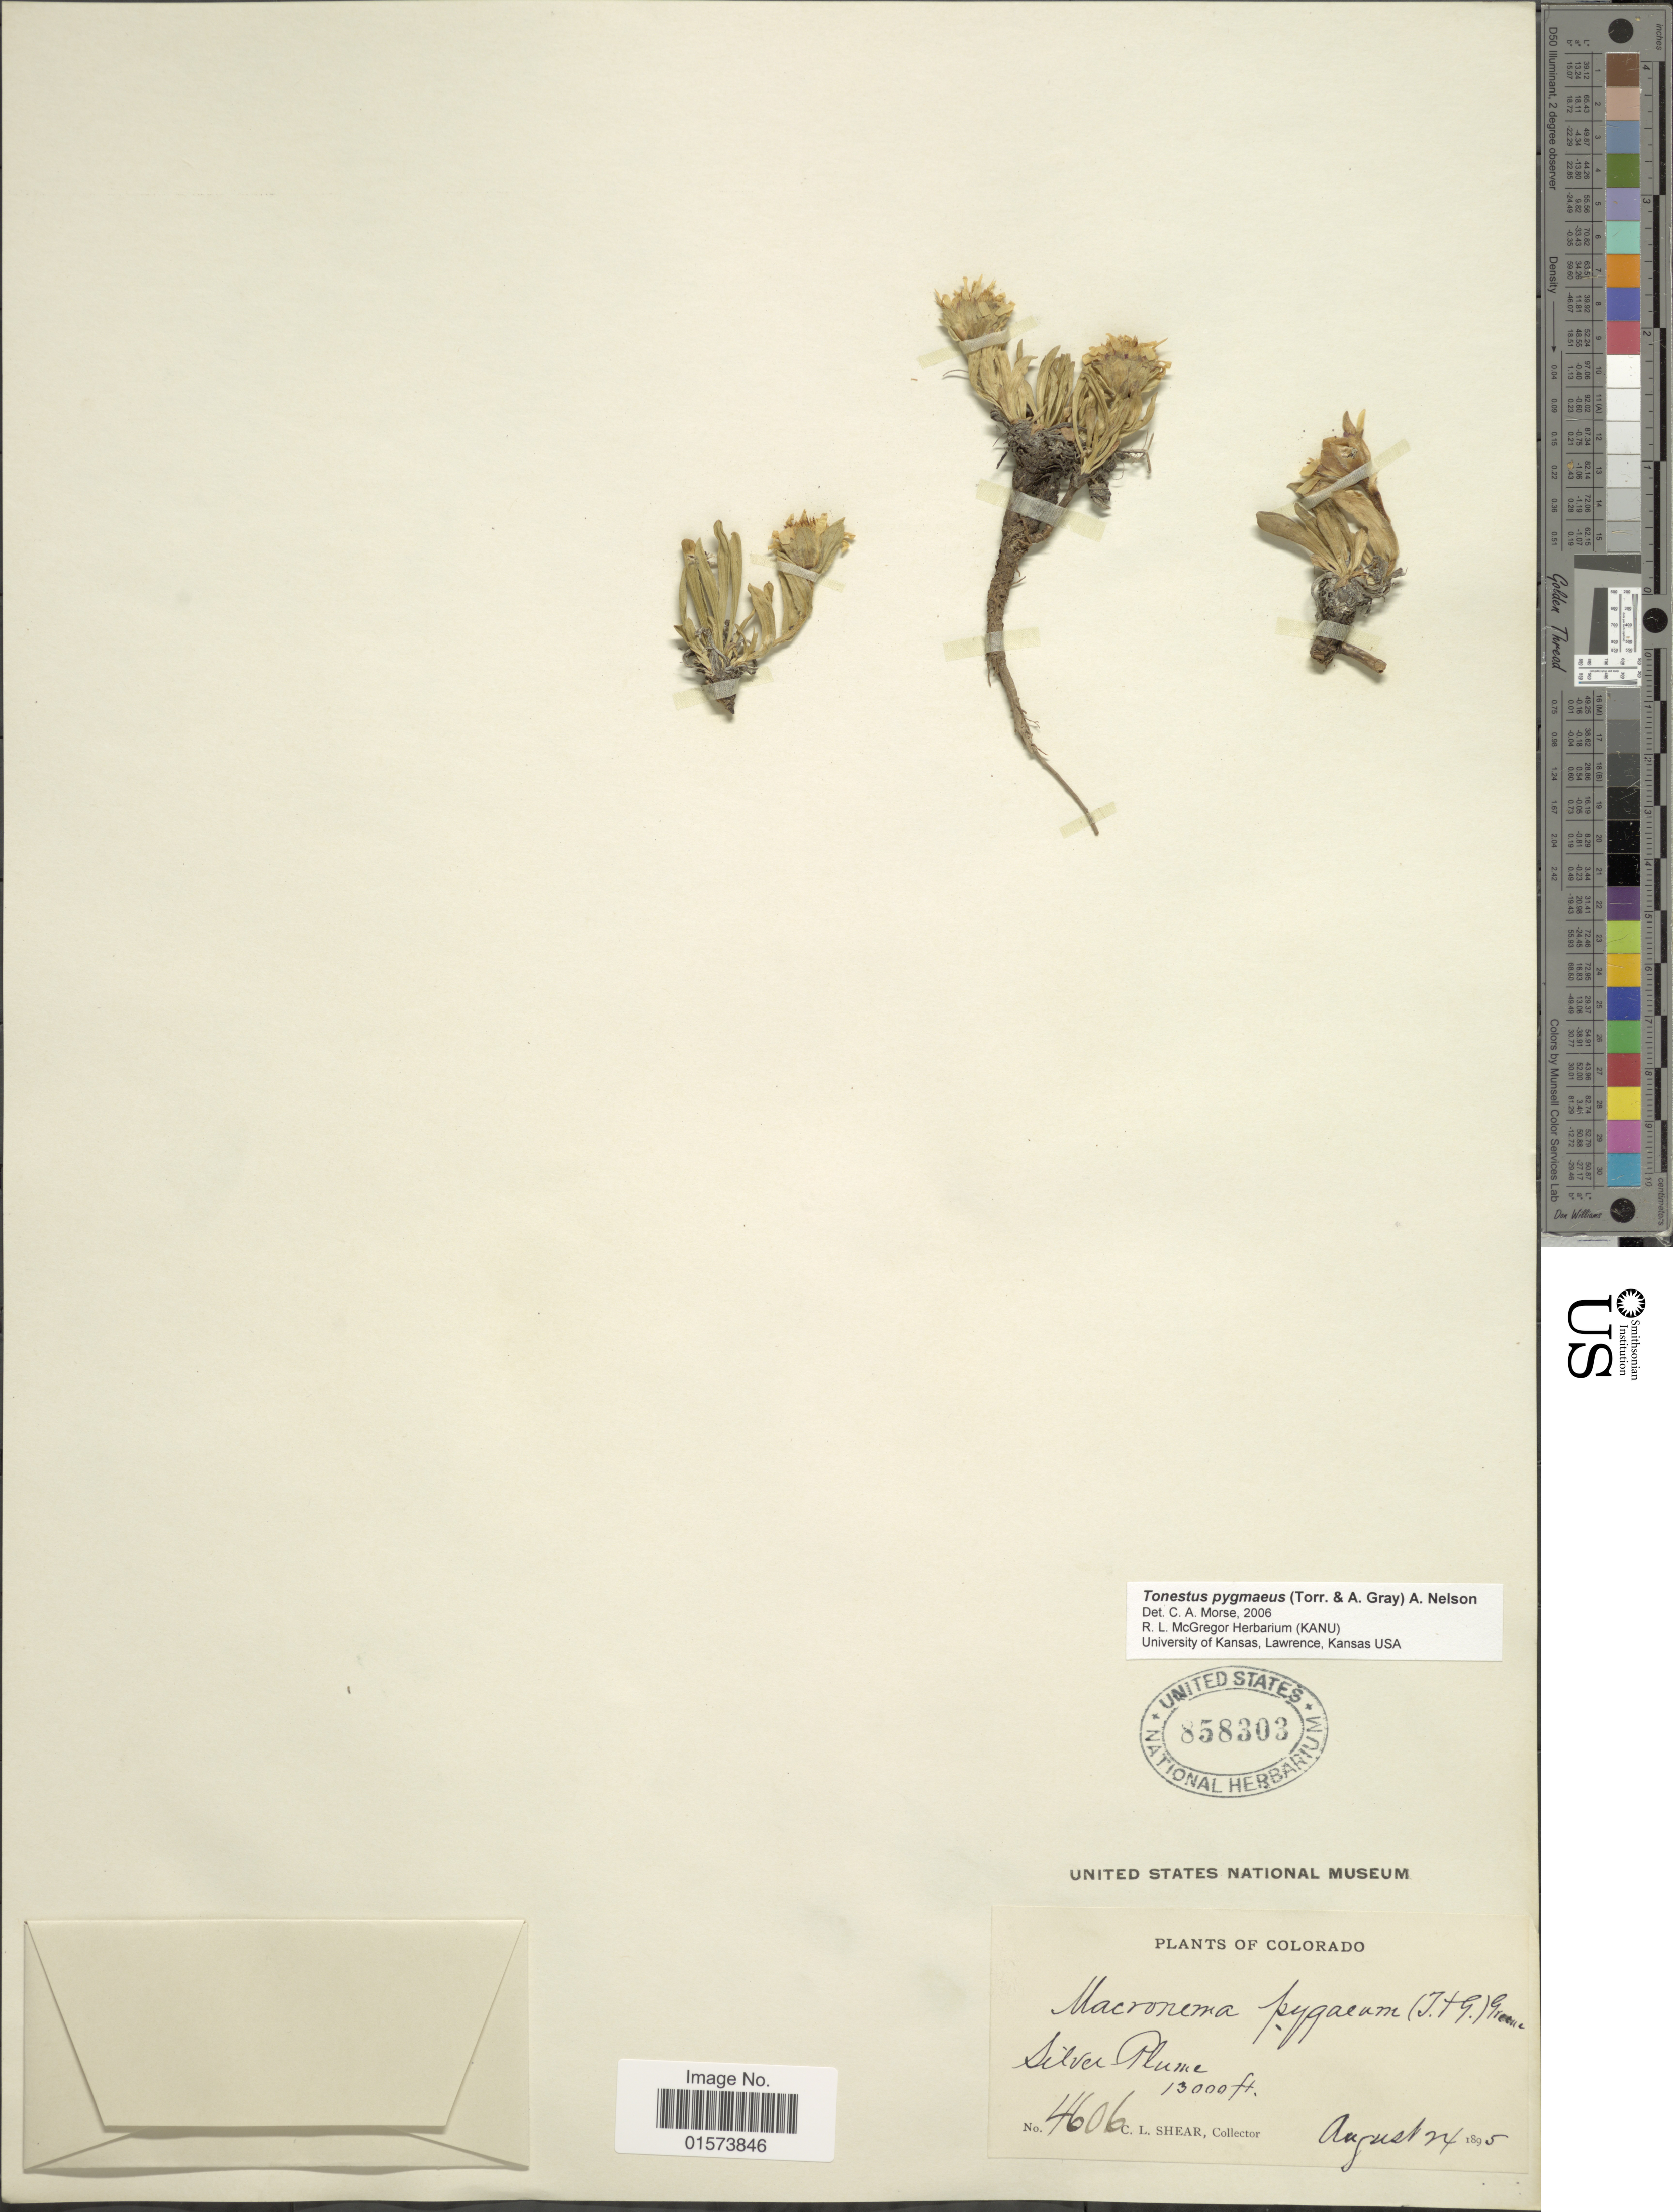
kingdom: Plantae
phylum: Tracheophyta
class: Magnoliopsida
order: Asterales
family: Asteraceae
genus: Tonestus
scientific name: Tonestus pygmaeus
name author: (Torr. & A. Gray) A. Nelson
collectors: C. L. Shear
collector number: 4606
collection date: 1895-08-24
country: United States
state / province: Colorado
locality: Silver Plume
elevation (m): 3962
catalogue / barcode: US 858303